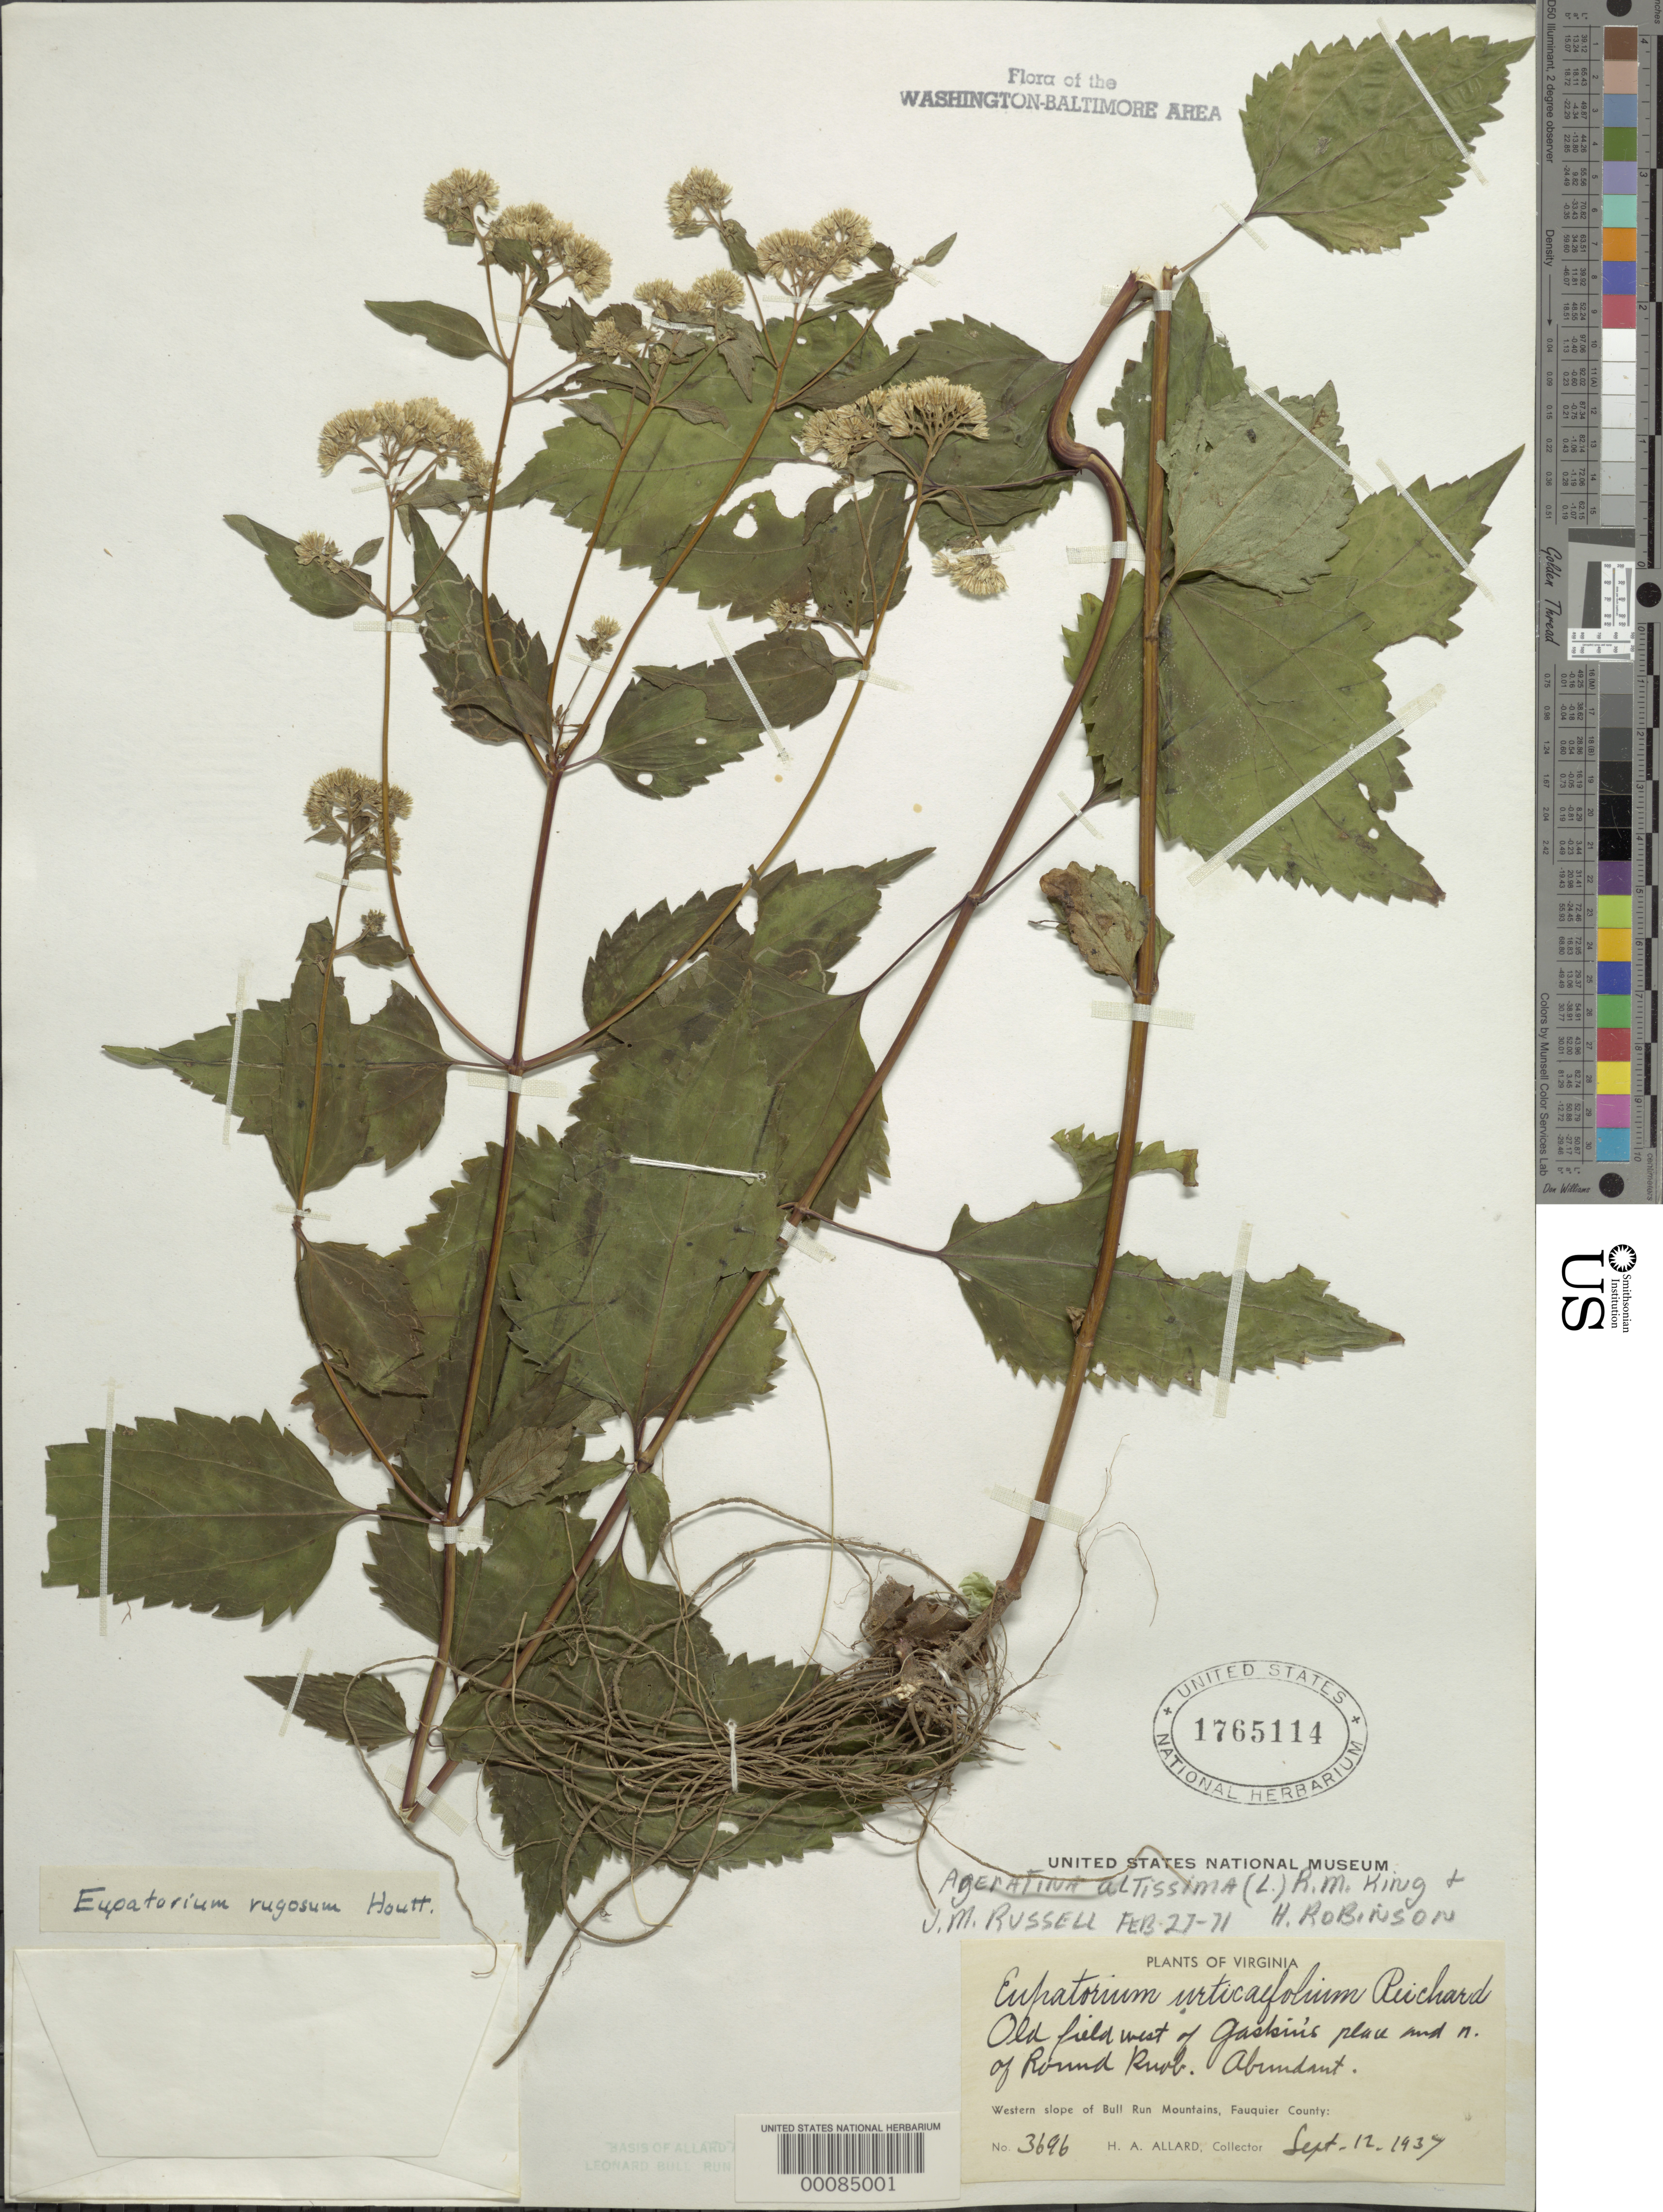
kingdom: Plantae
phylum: Tracheophyta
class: Magnoliopsida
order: Asterales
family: Asteraceae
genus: Ageratina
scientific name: Ageratina altissima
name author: (L.) R.M. King & H. Rob.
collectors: H. A. Allard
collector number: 3696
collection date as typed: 12 Sep 1937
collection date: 1937-09-12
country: United States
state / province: Virginia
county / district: Fauquier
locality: North of Round Knob western slope of Bull Run Mountains Bull Run Mts.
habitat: Old field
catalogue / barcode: US 1765114